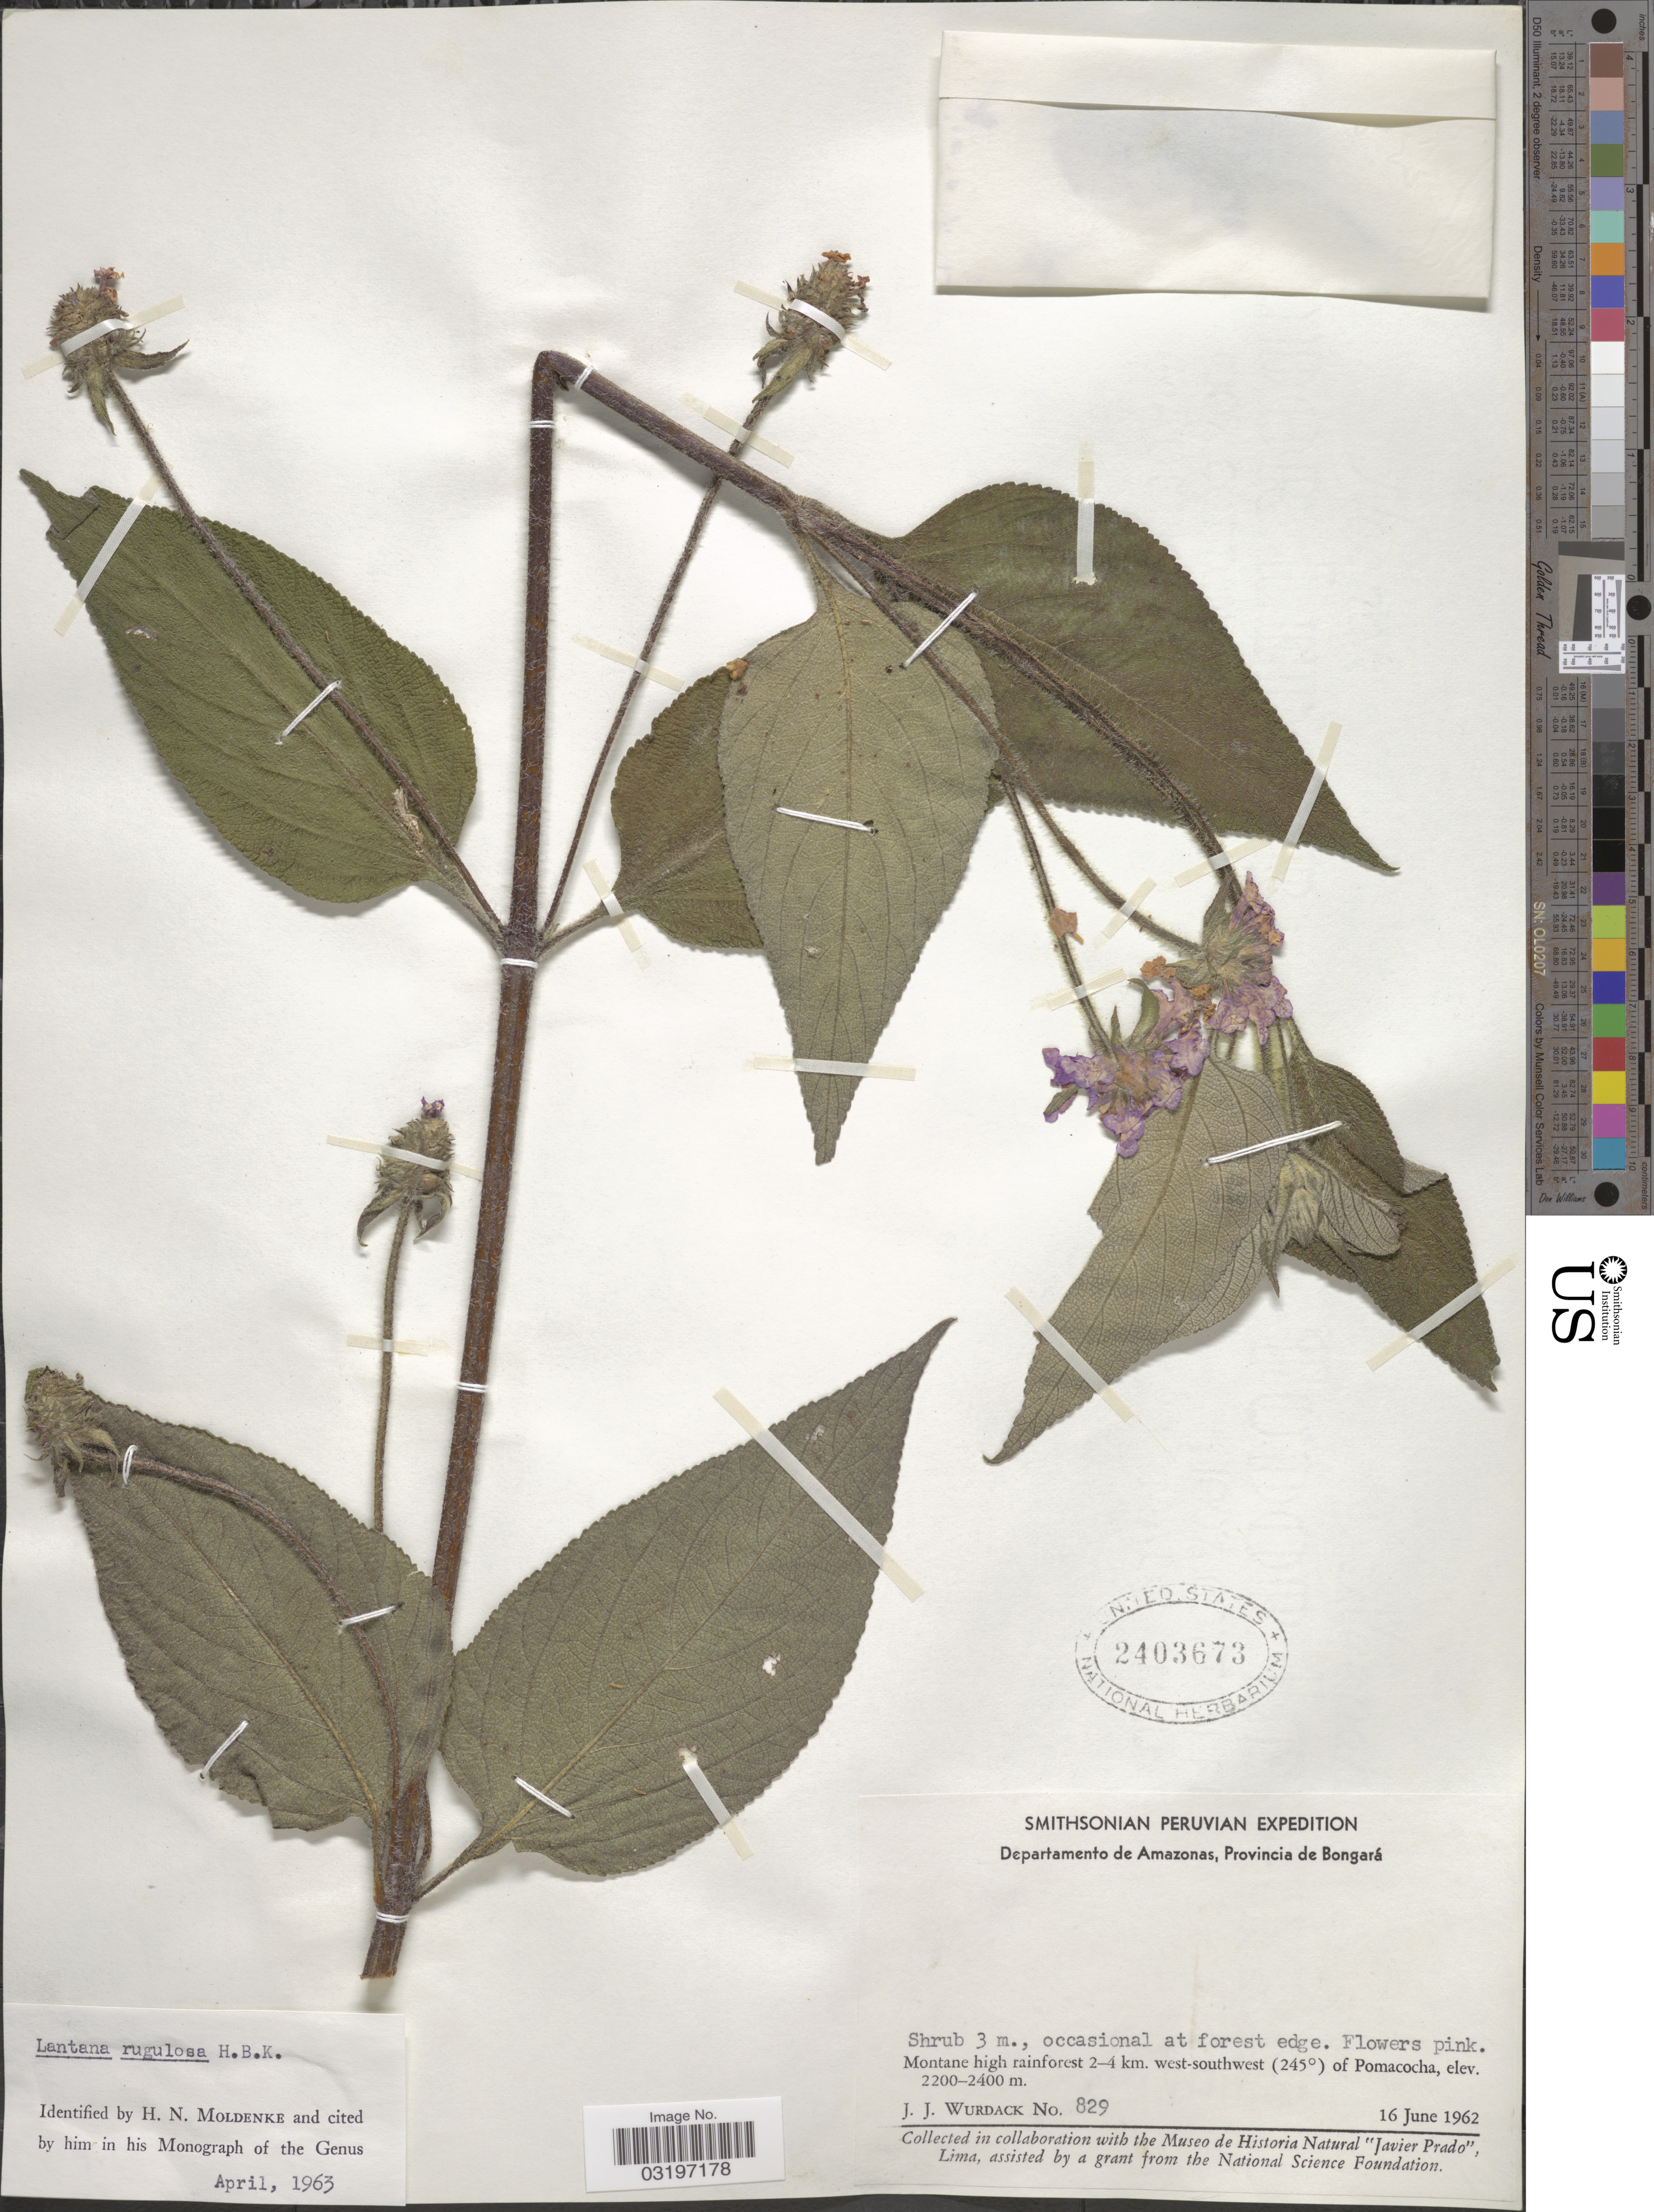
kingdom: Plantae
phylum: Tracheophyta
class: Magnoliopsida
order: Lamiales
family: Verbenaceae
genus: Lantana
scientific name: Lantana rugulosa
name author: Kunth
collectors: J. J. Wurdack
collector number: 829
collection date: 1962-06-16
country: Peru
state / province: Amazonas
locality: Departamento de Amazonas, Provincia de Bongará. Montane high rainforest 2-4 km. west-southwest (245°) of Pomacocha.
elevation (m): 2200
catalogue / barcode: US 2403673